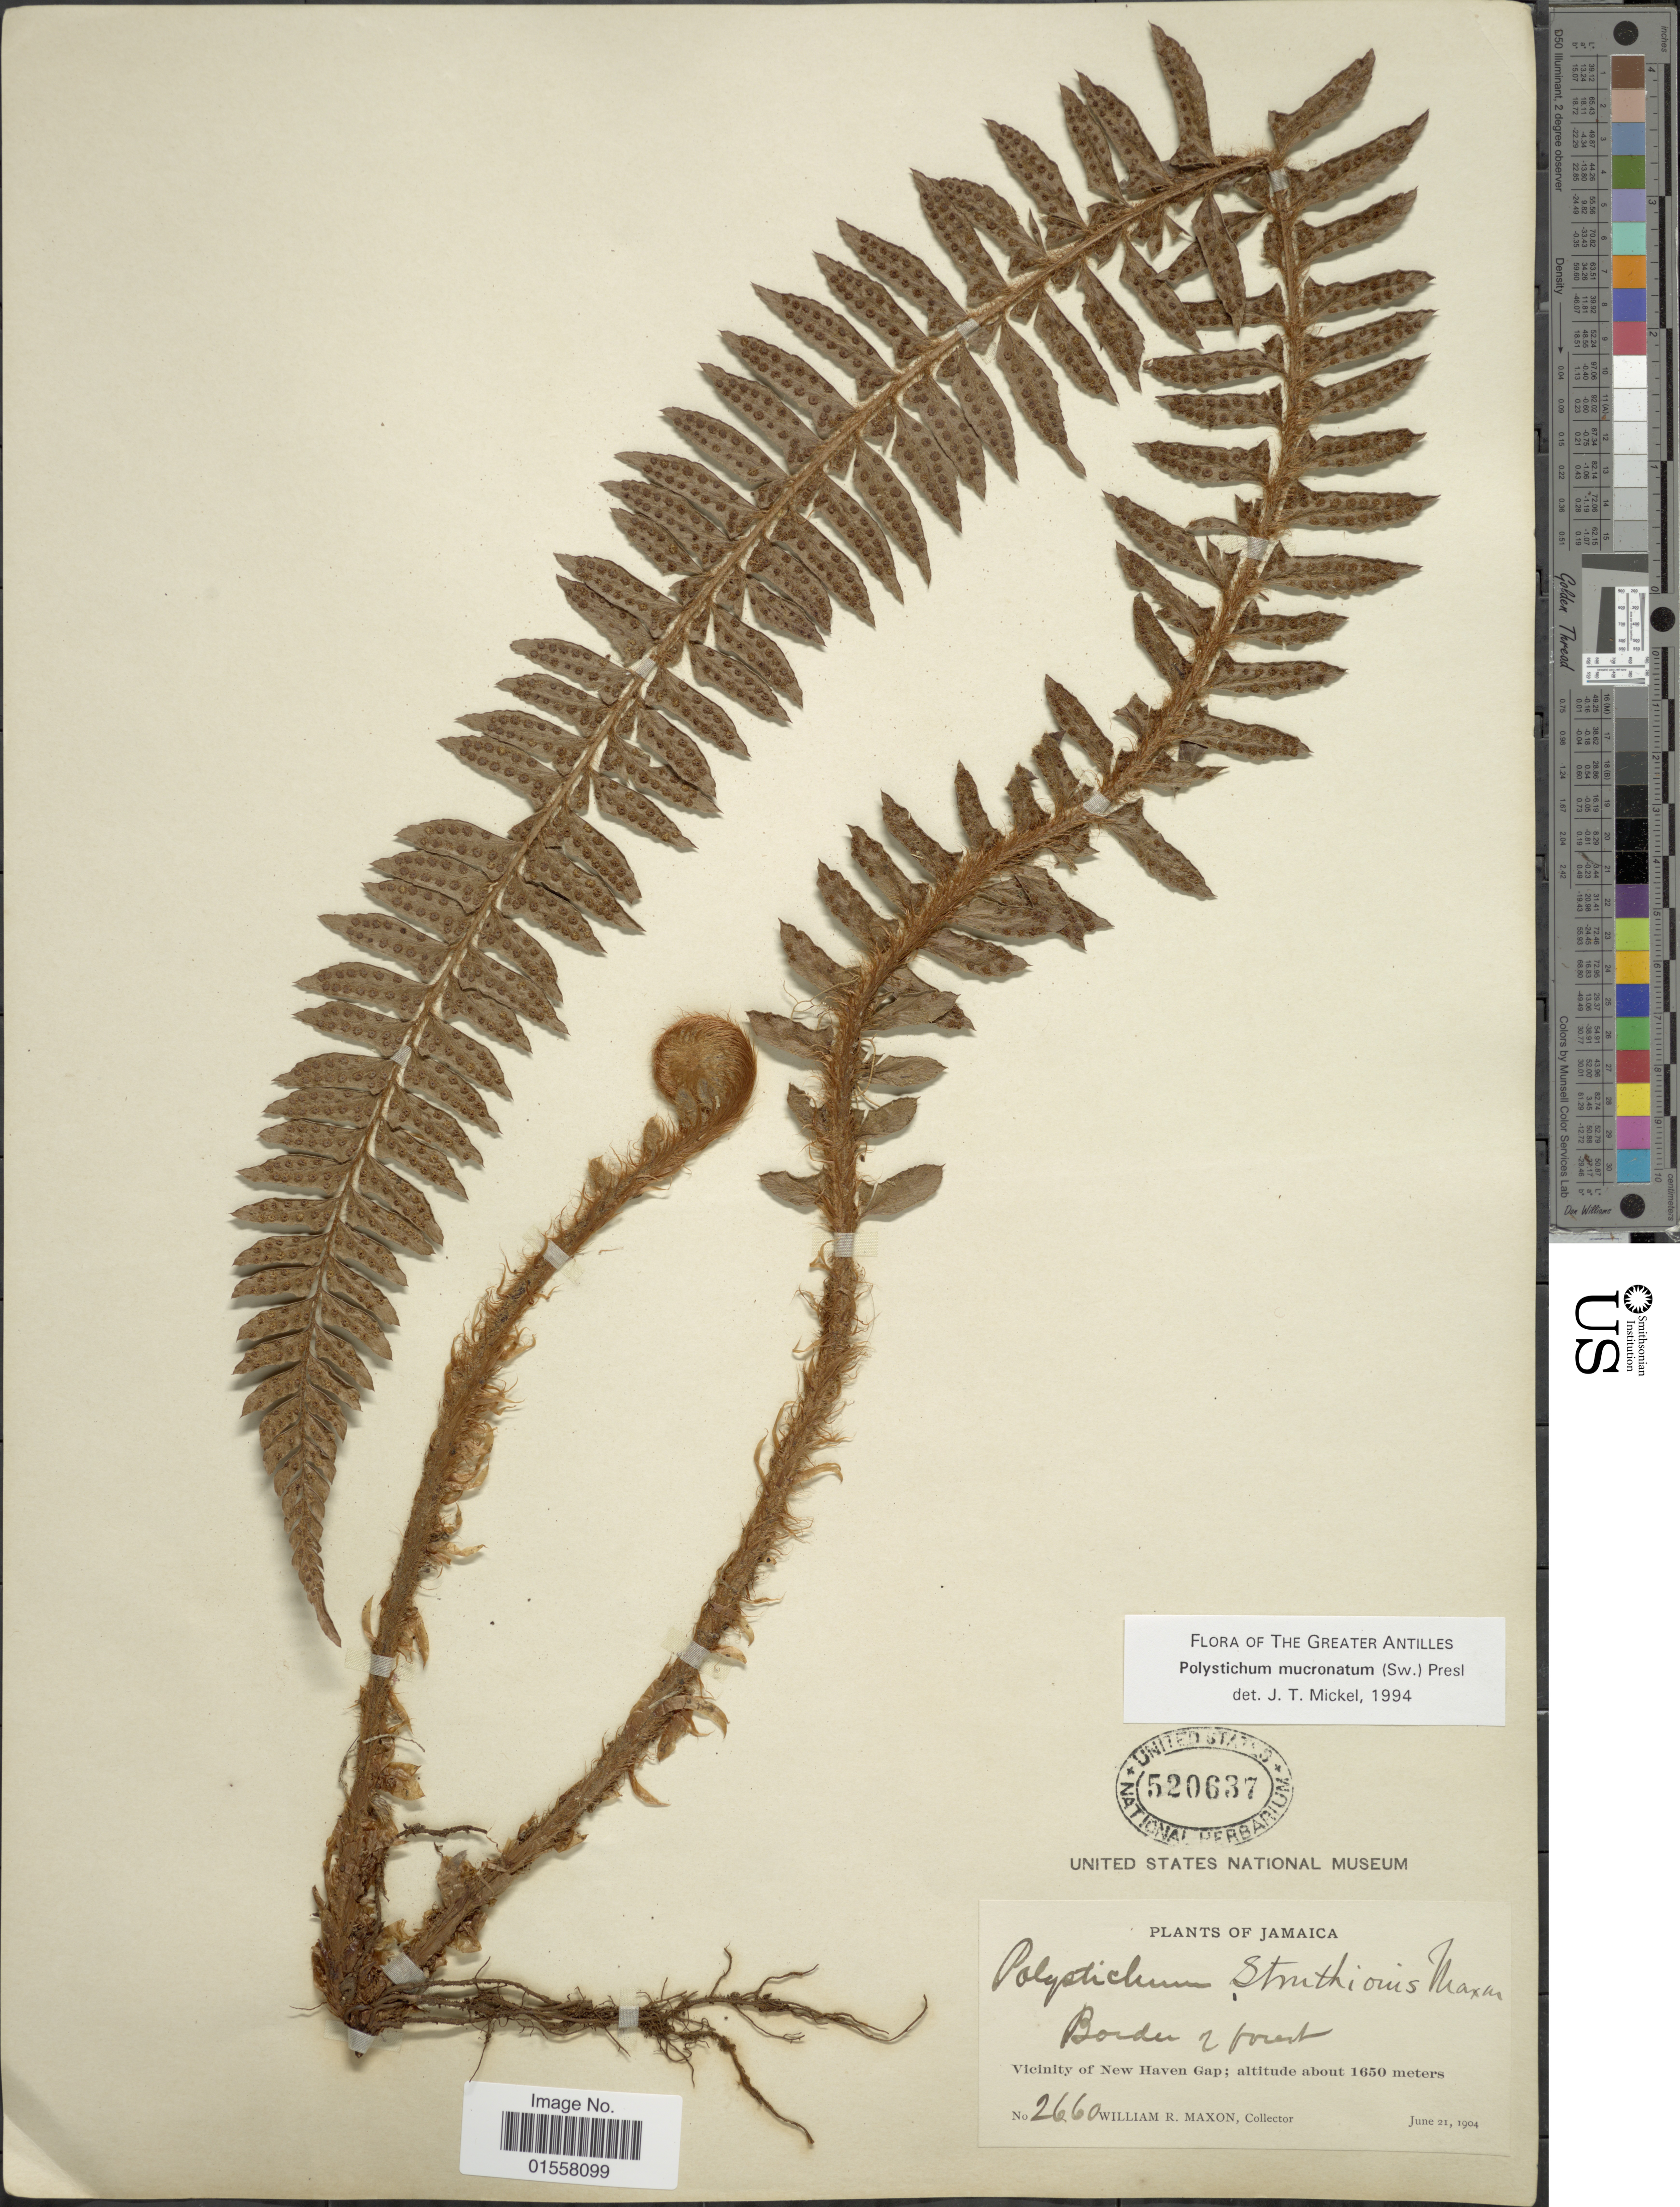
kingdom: Plantae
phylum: Tracheophyta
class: Polypodiopsida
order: Polypodiales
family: Dryopteridaceae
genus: Polystichum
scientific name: Polystichum mucronatum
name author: (Sw.) C. Presl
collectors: W. R. Maxon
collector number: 2660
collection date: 1904-06-21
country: Jamaica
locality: Vicinity of New Haven Gap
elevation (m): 1650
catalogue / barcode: US 520637